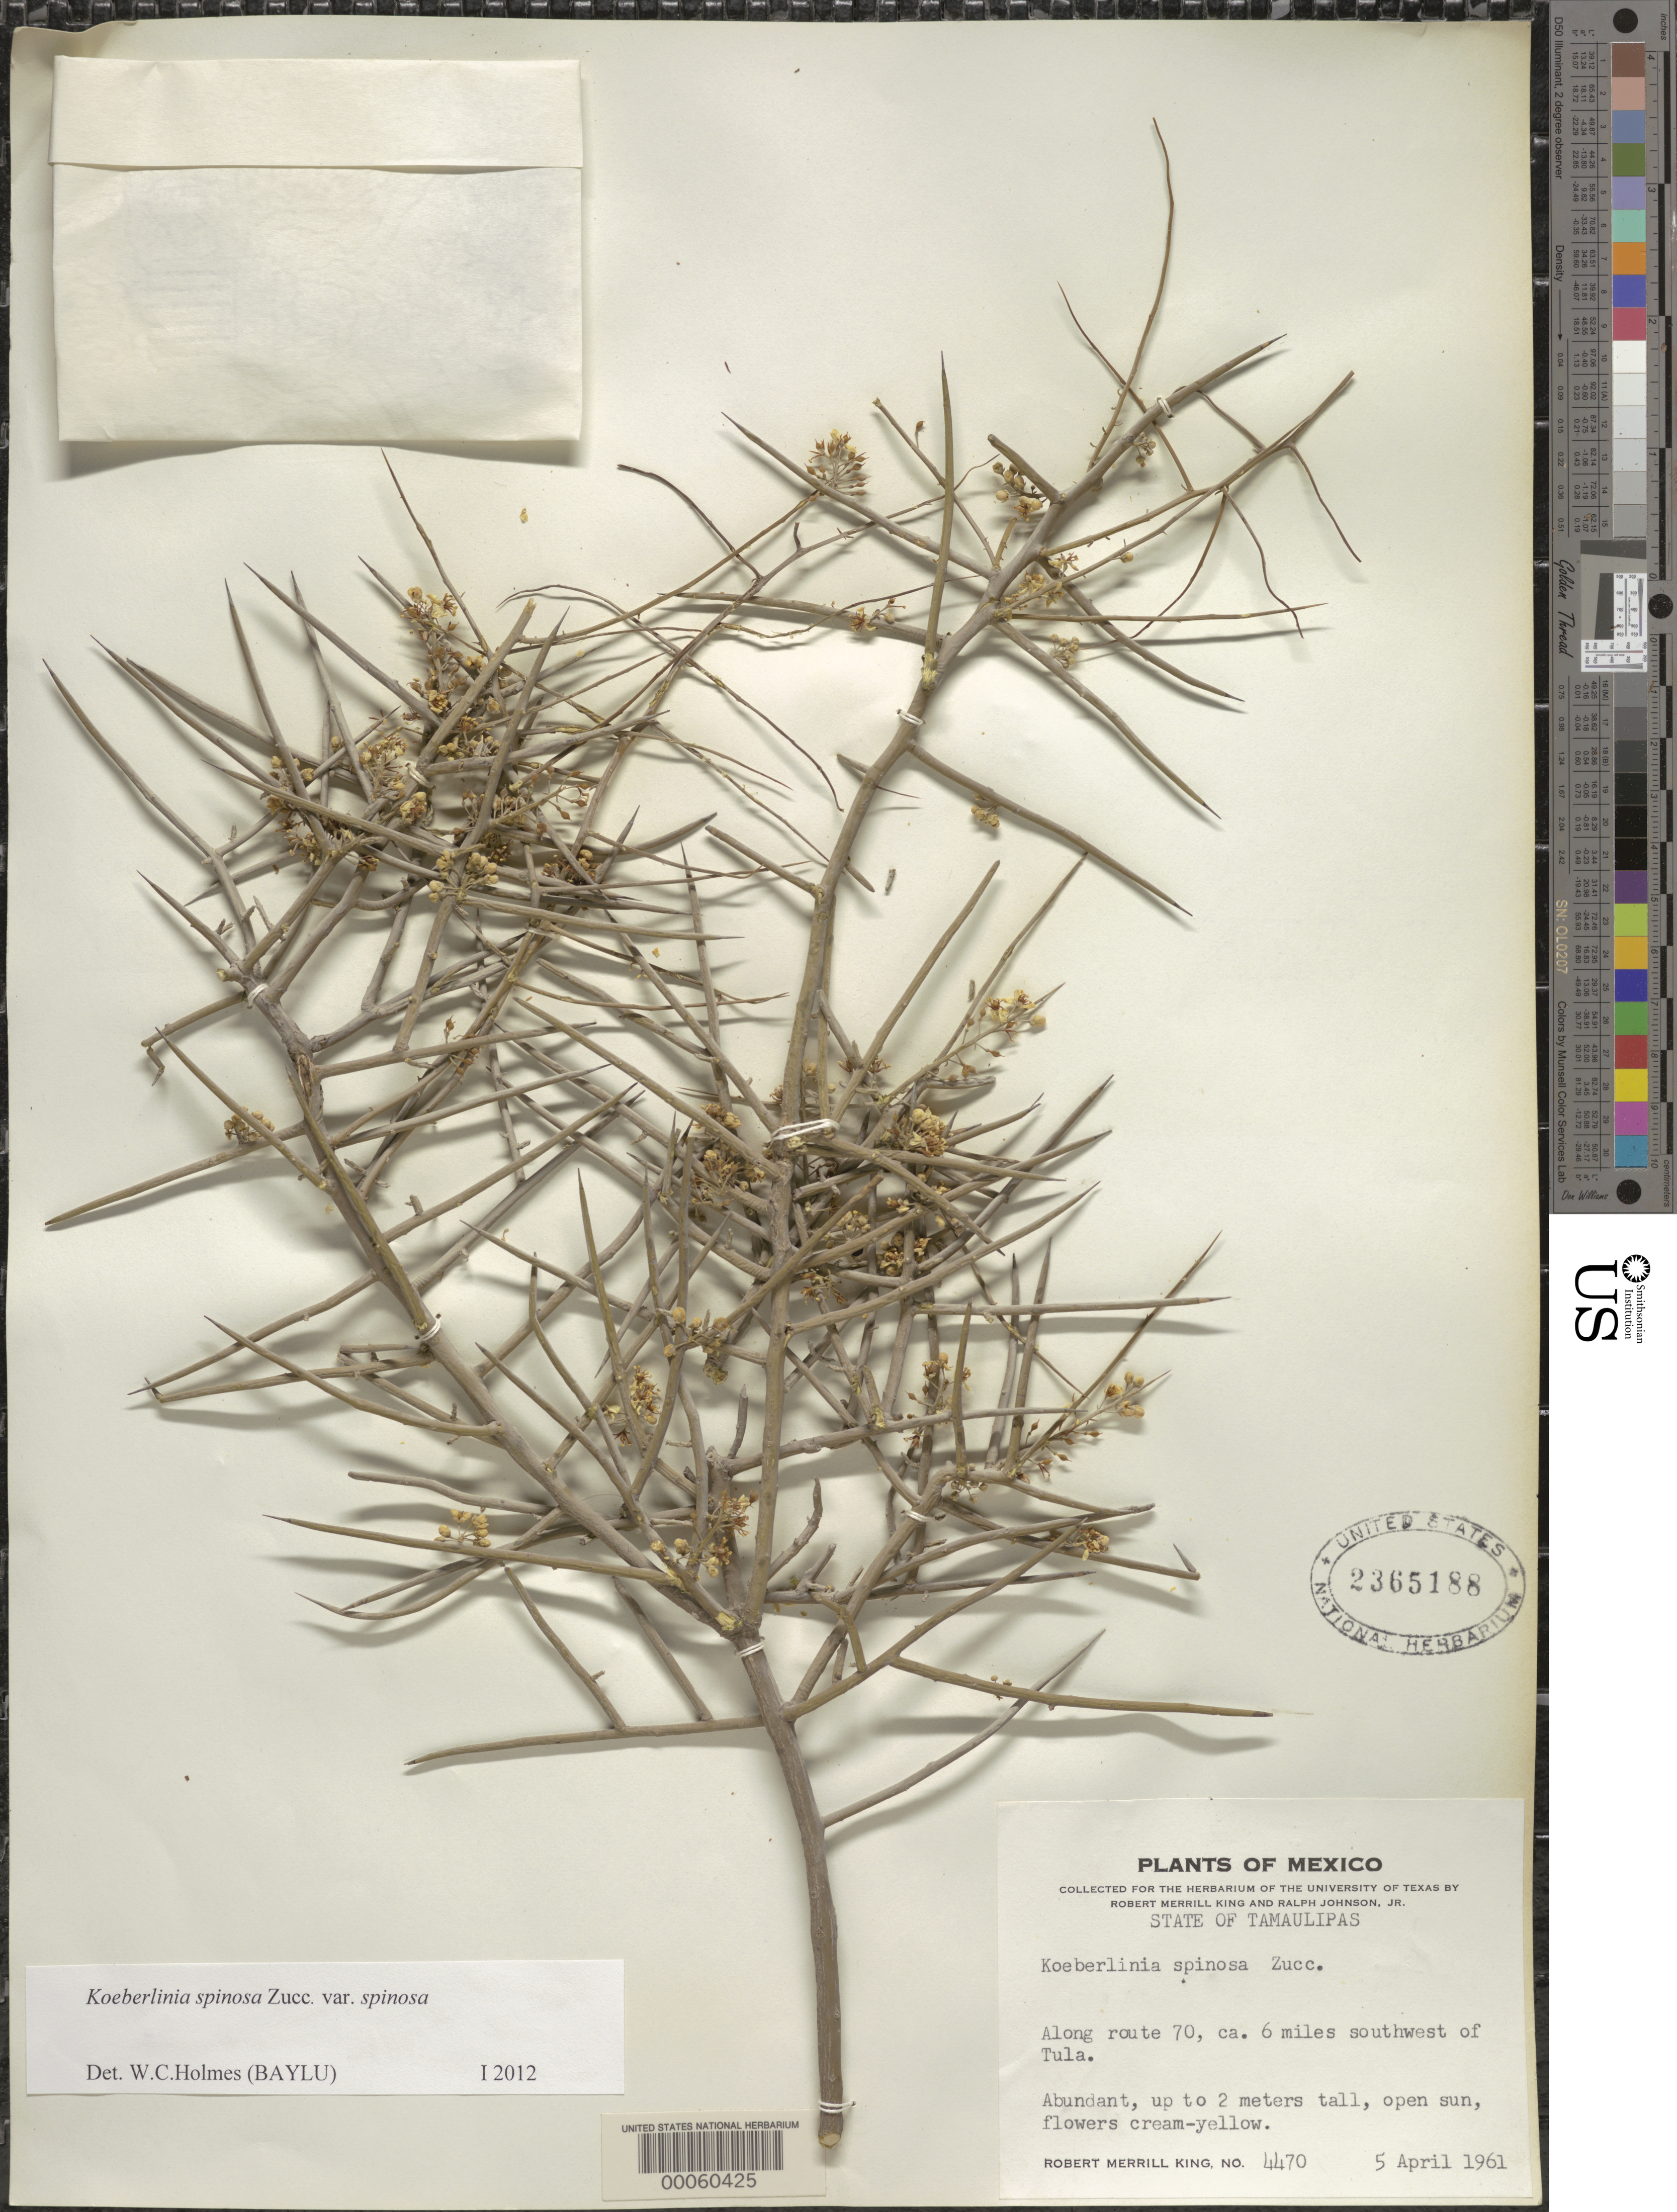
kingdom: Plantae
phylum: Tracheophyta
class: Magnoliopsida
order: Brassicales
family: Koeberliniaceae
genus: Koeberlinia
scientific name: Koeberlinia spinosa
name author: Zucc.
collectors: R. M. King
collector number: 4470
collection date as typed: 05 Apr 1961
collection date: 1961-04-05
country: Mexico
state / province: Tamaulipas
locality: Along route 70, ca. 6 mi. SW of Tula.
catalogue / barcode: US 2365188